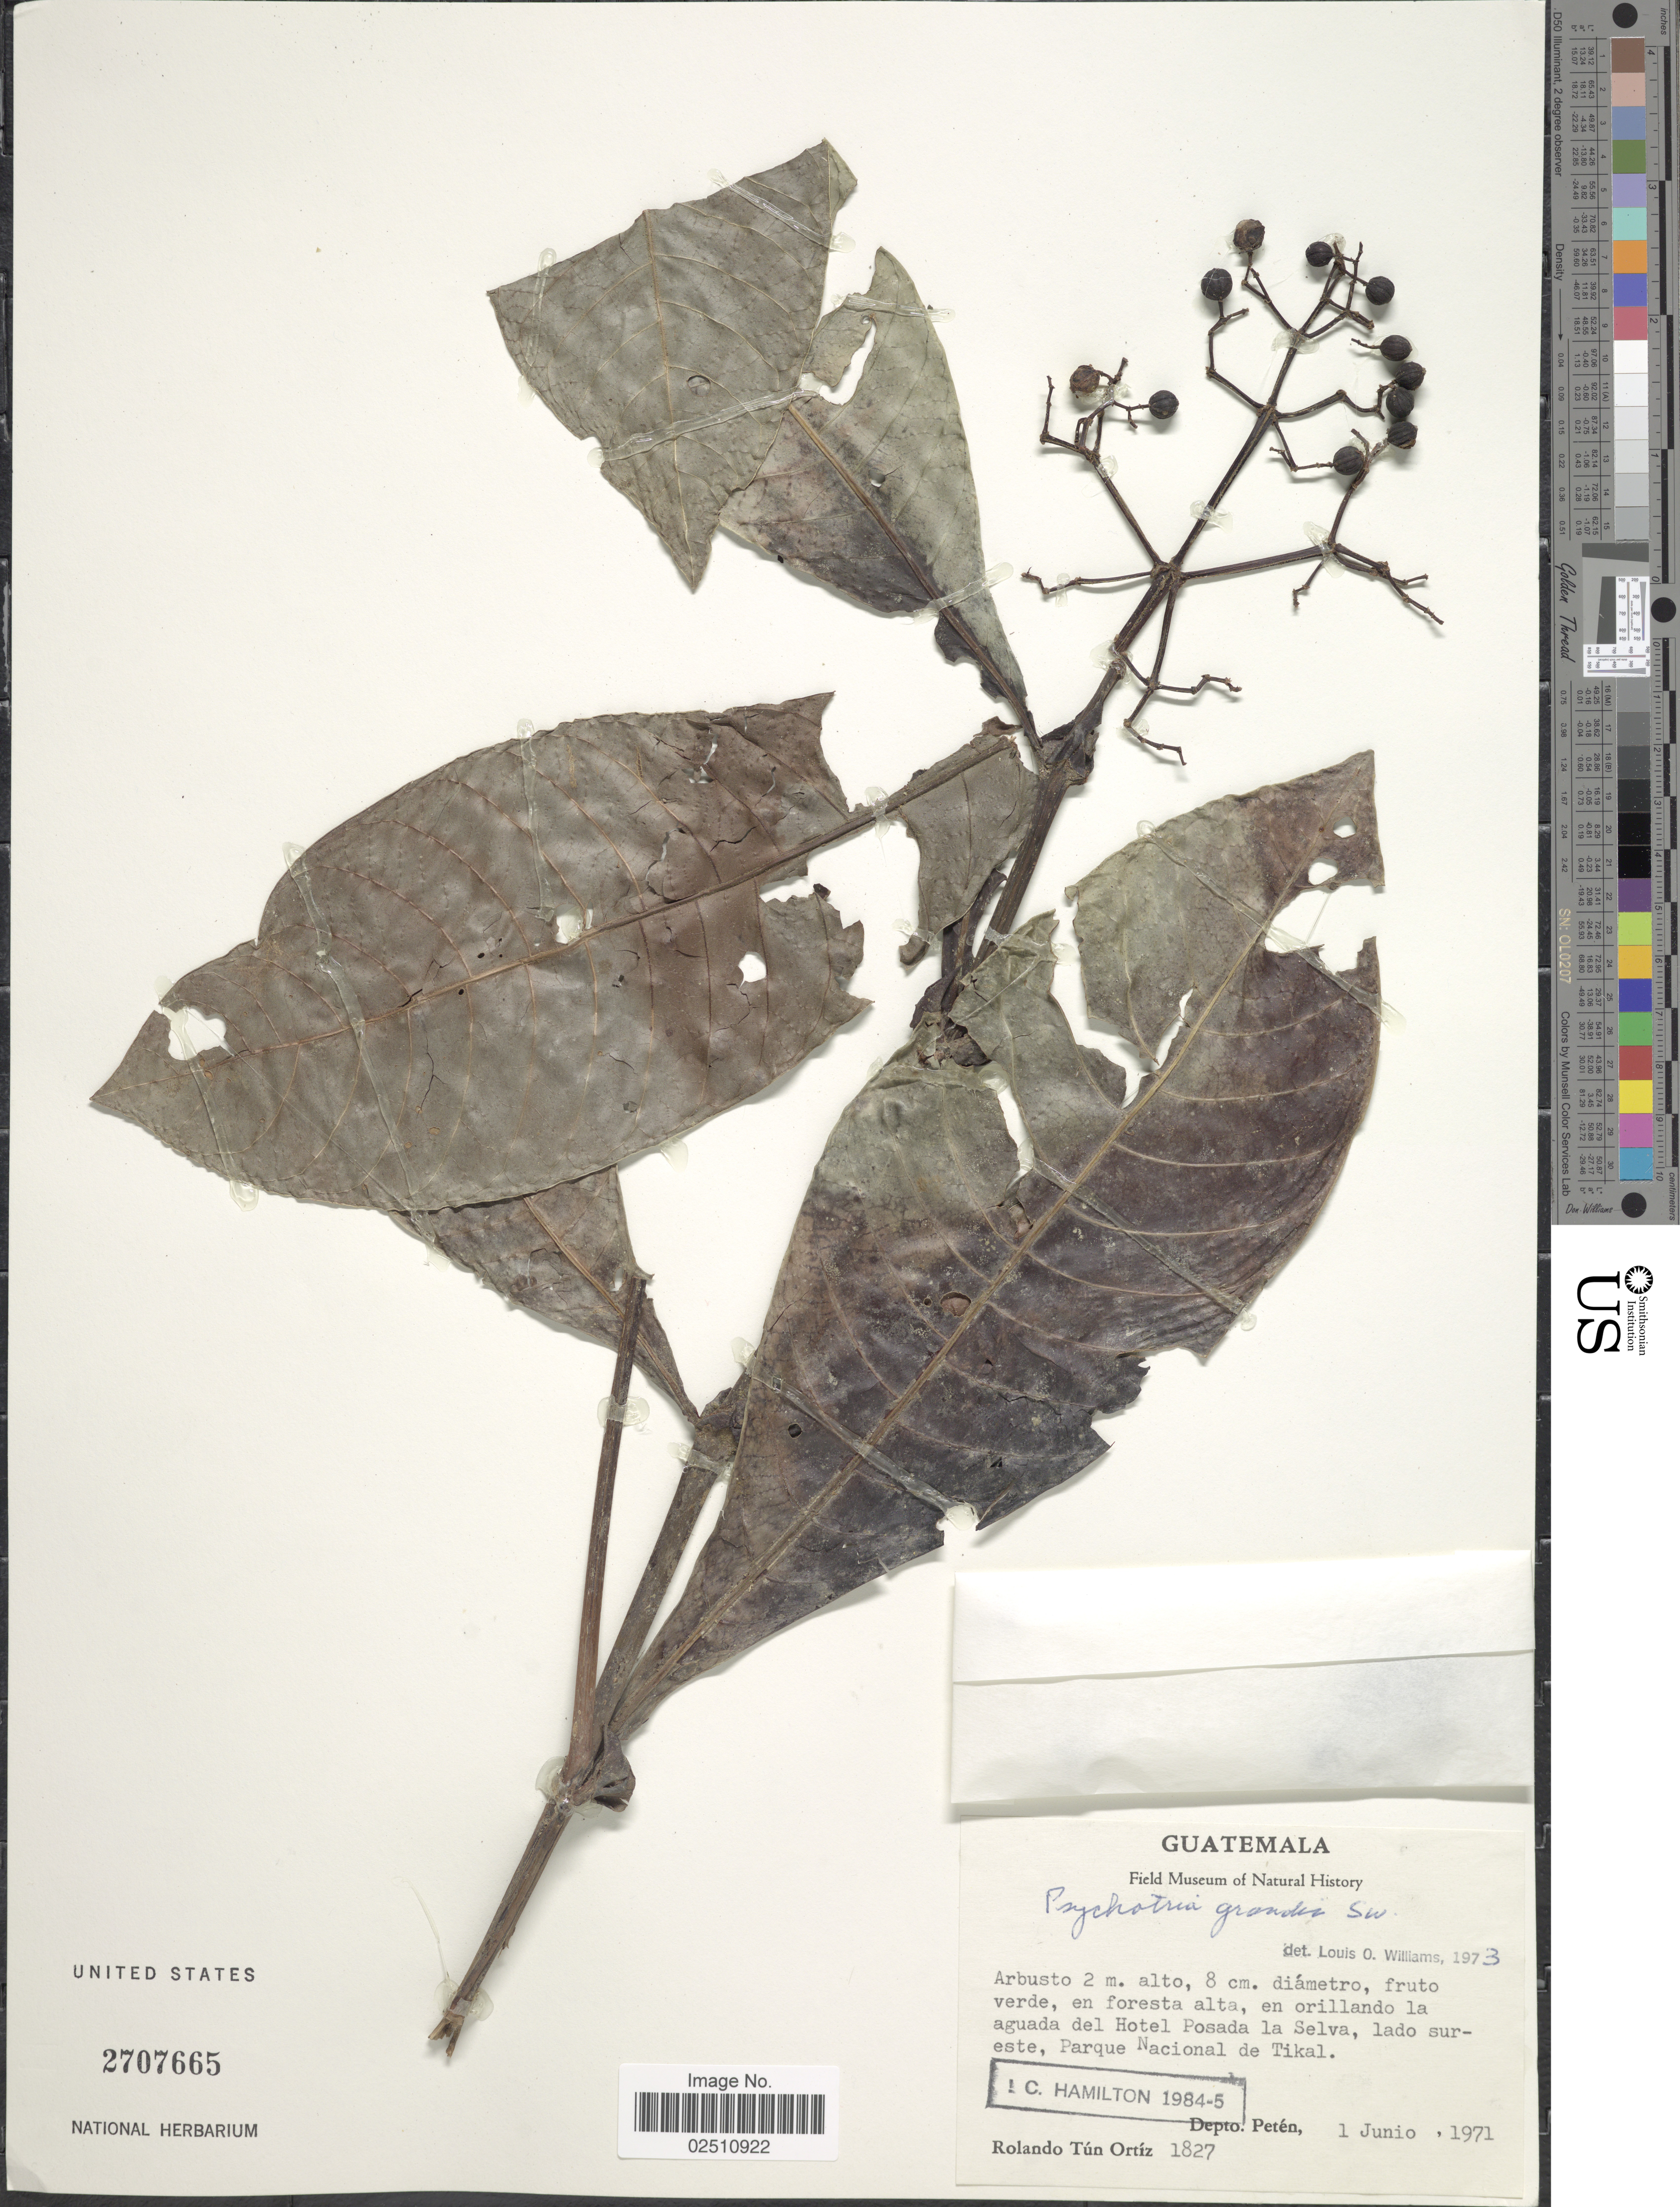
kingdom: Plantae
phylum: Tracheophyta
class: Magnoliopsida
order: Gentianales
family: Rubiaceae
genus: Psychotria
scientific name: Psychotria grandis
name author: Sw.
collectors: R. T. Ortíz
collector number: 1827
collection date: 1971-06-01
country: Guatemala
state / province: El Petén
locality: En foresta alta, en orillando la aguada del Hotel Posada la Selva, lado sureste, Parque Nacional de Tikal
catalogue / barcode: US 2707665